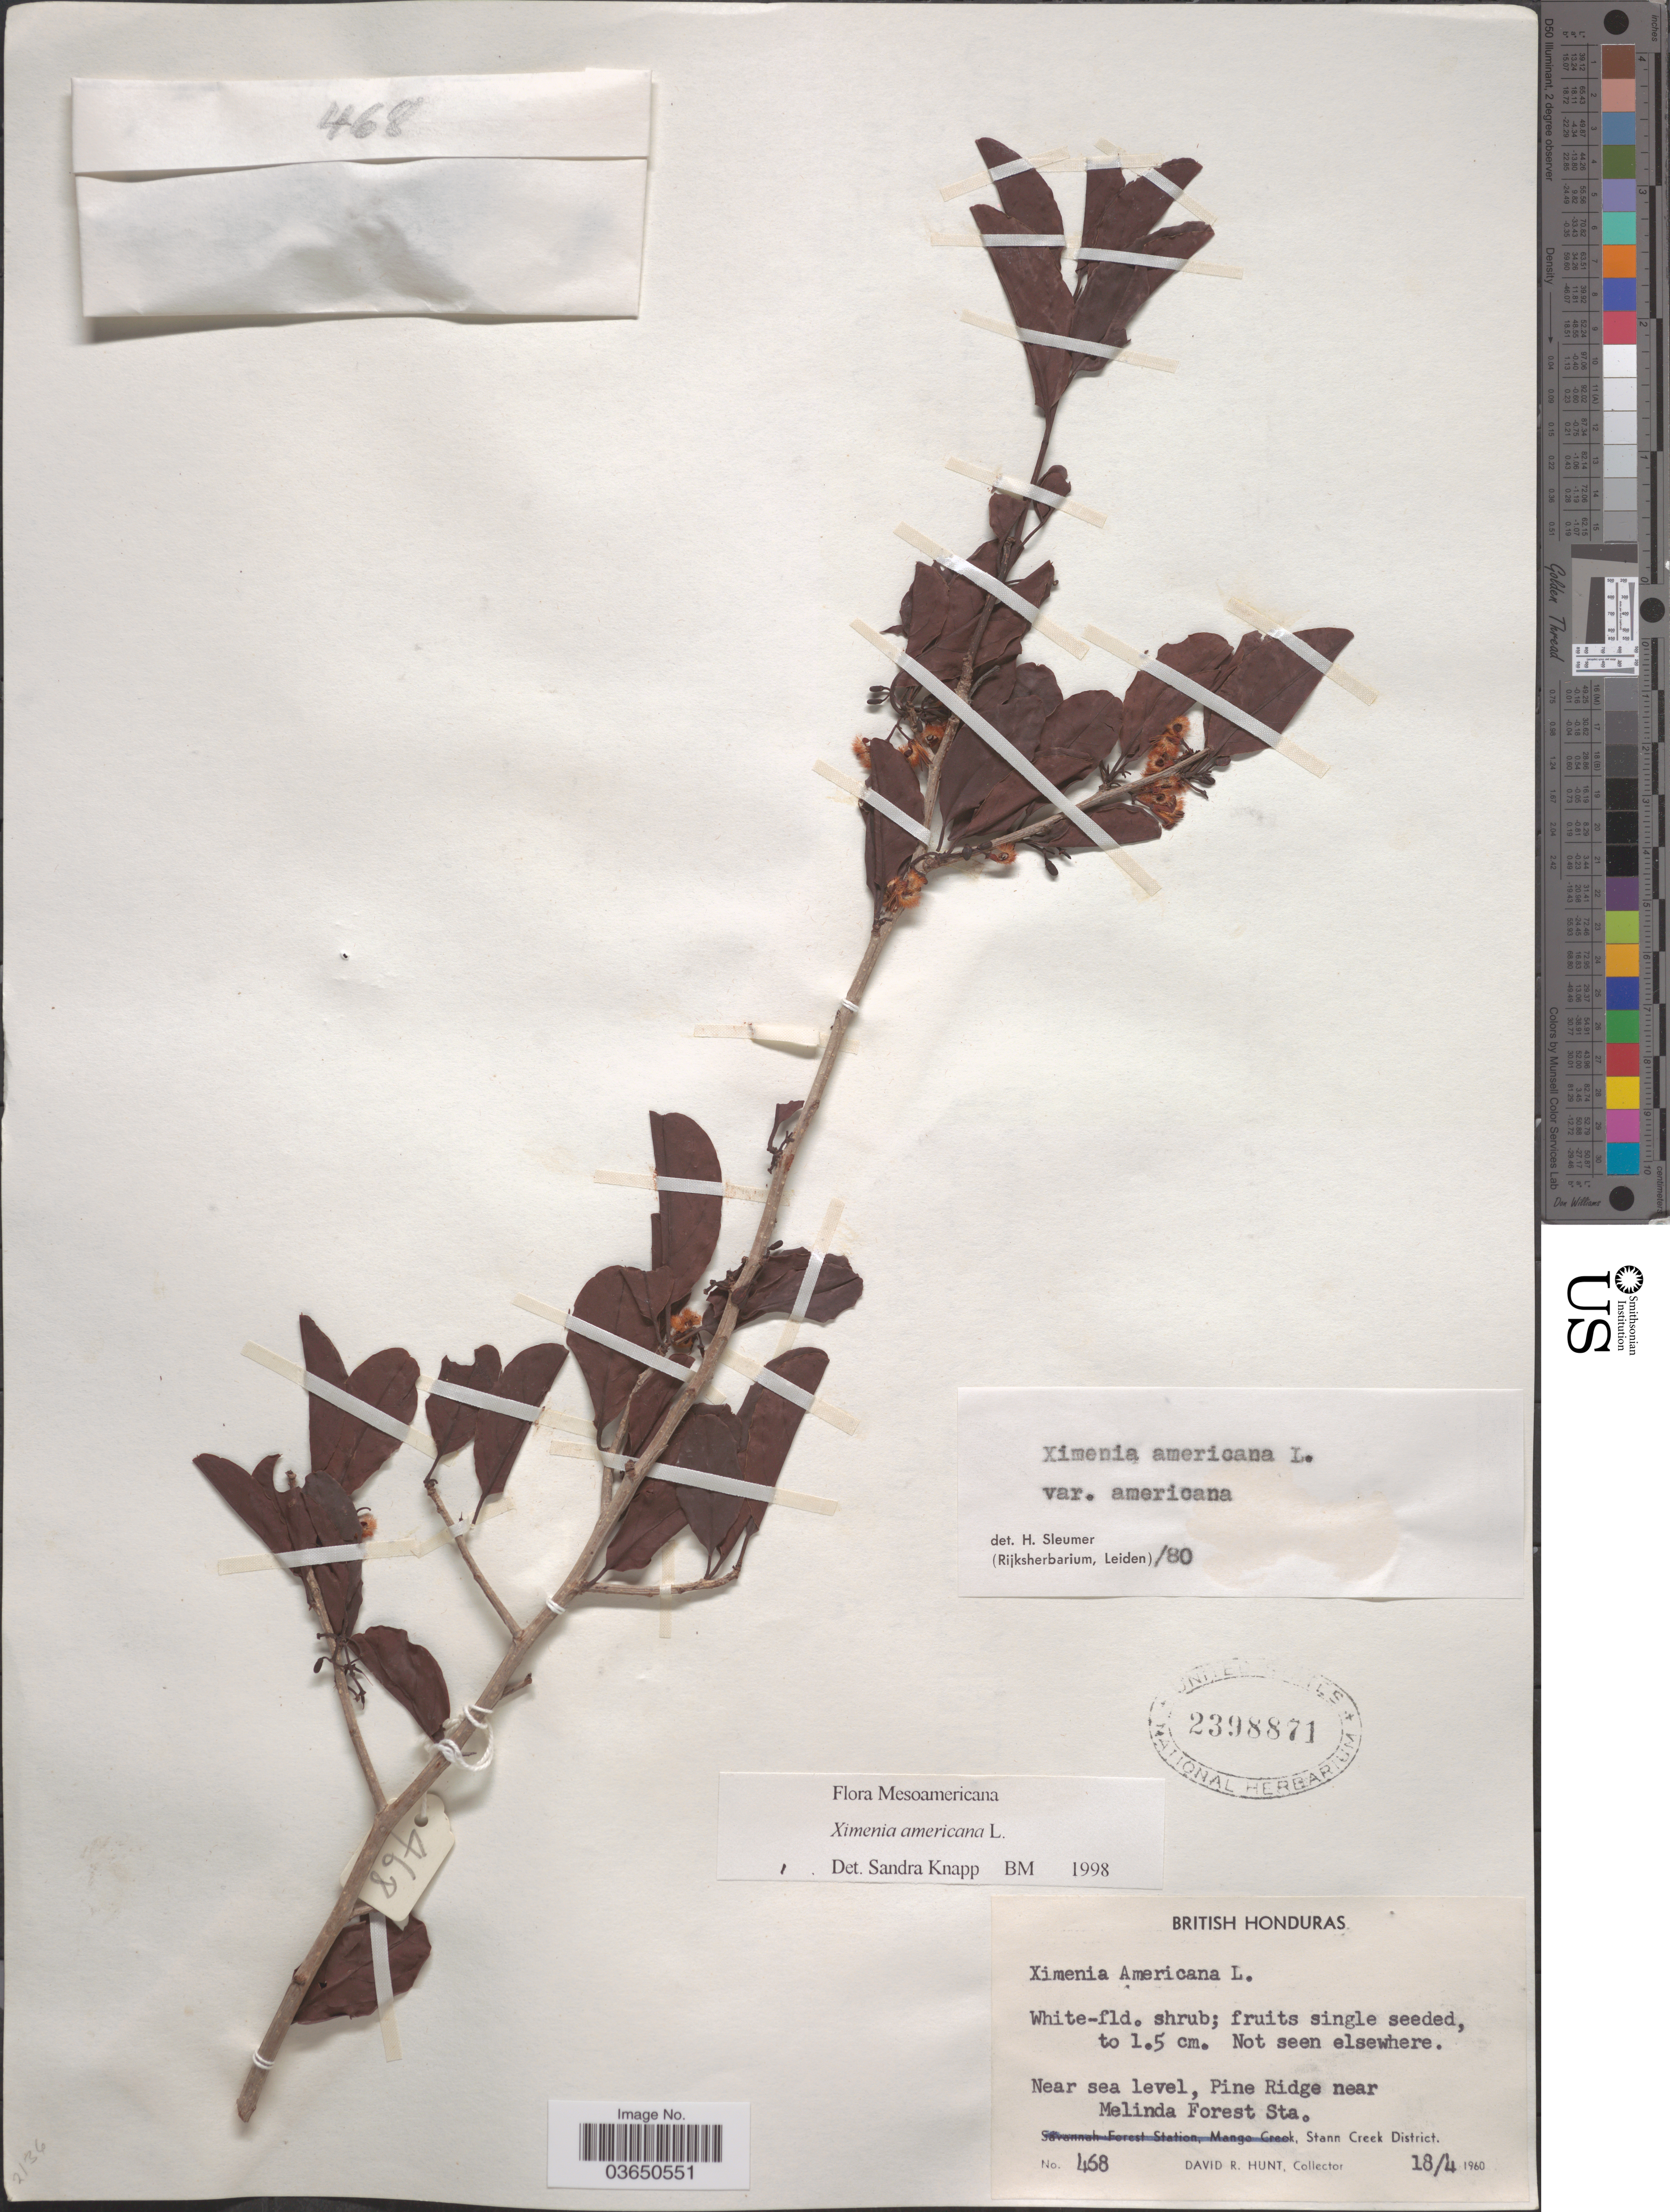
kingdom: Plantae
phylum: Tracheophyta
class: Magnoliopsida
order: Santalales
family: Ximeniaceae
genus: Ximenia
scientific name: Ximenia americana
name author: L.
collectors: D. R. Hunt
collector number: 468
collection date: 1960-04-18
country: Belize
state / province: Stann Creek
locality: British Honduras. Pine Ridge near Melinda Forest Sta. Stann Creek District.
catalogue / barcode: US 2398871